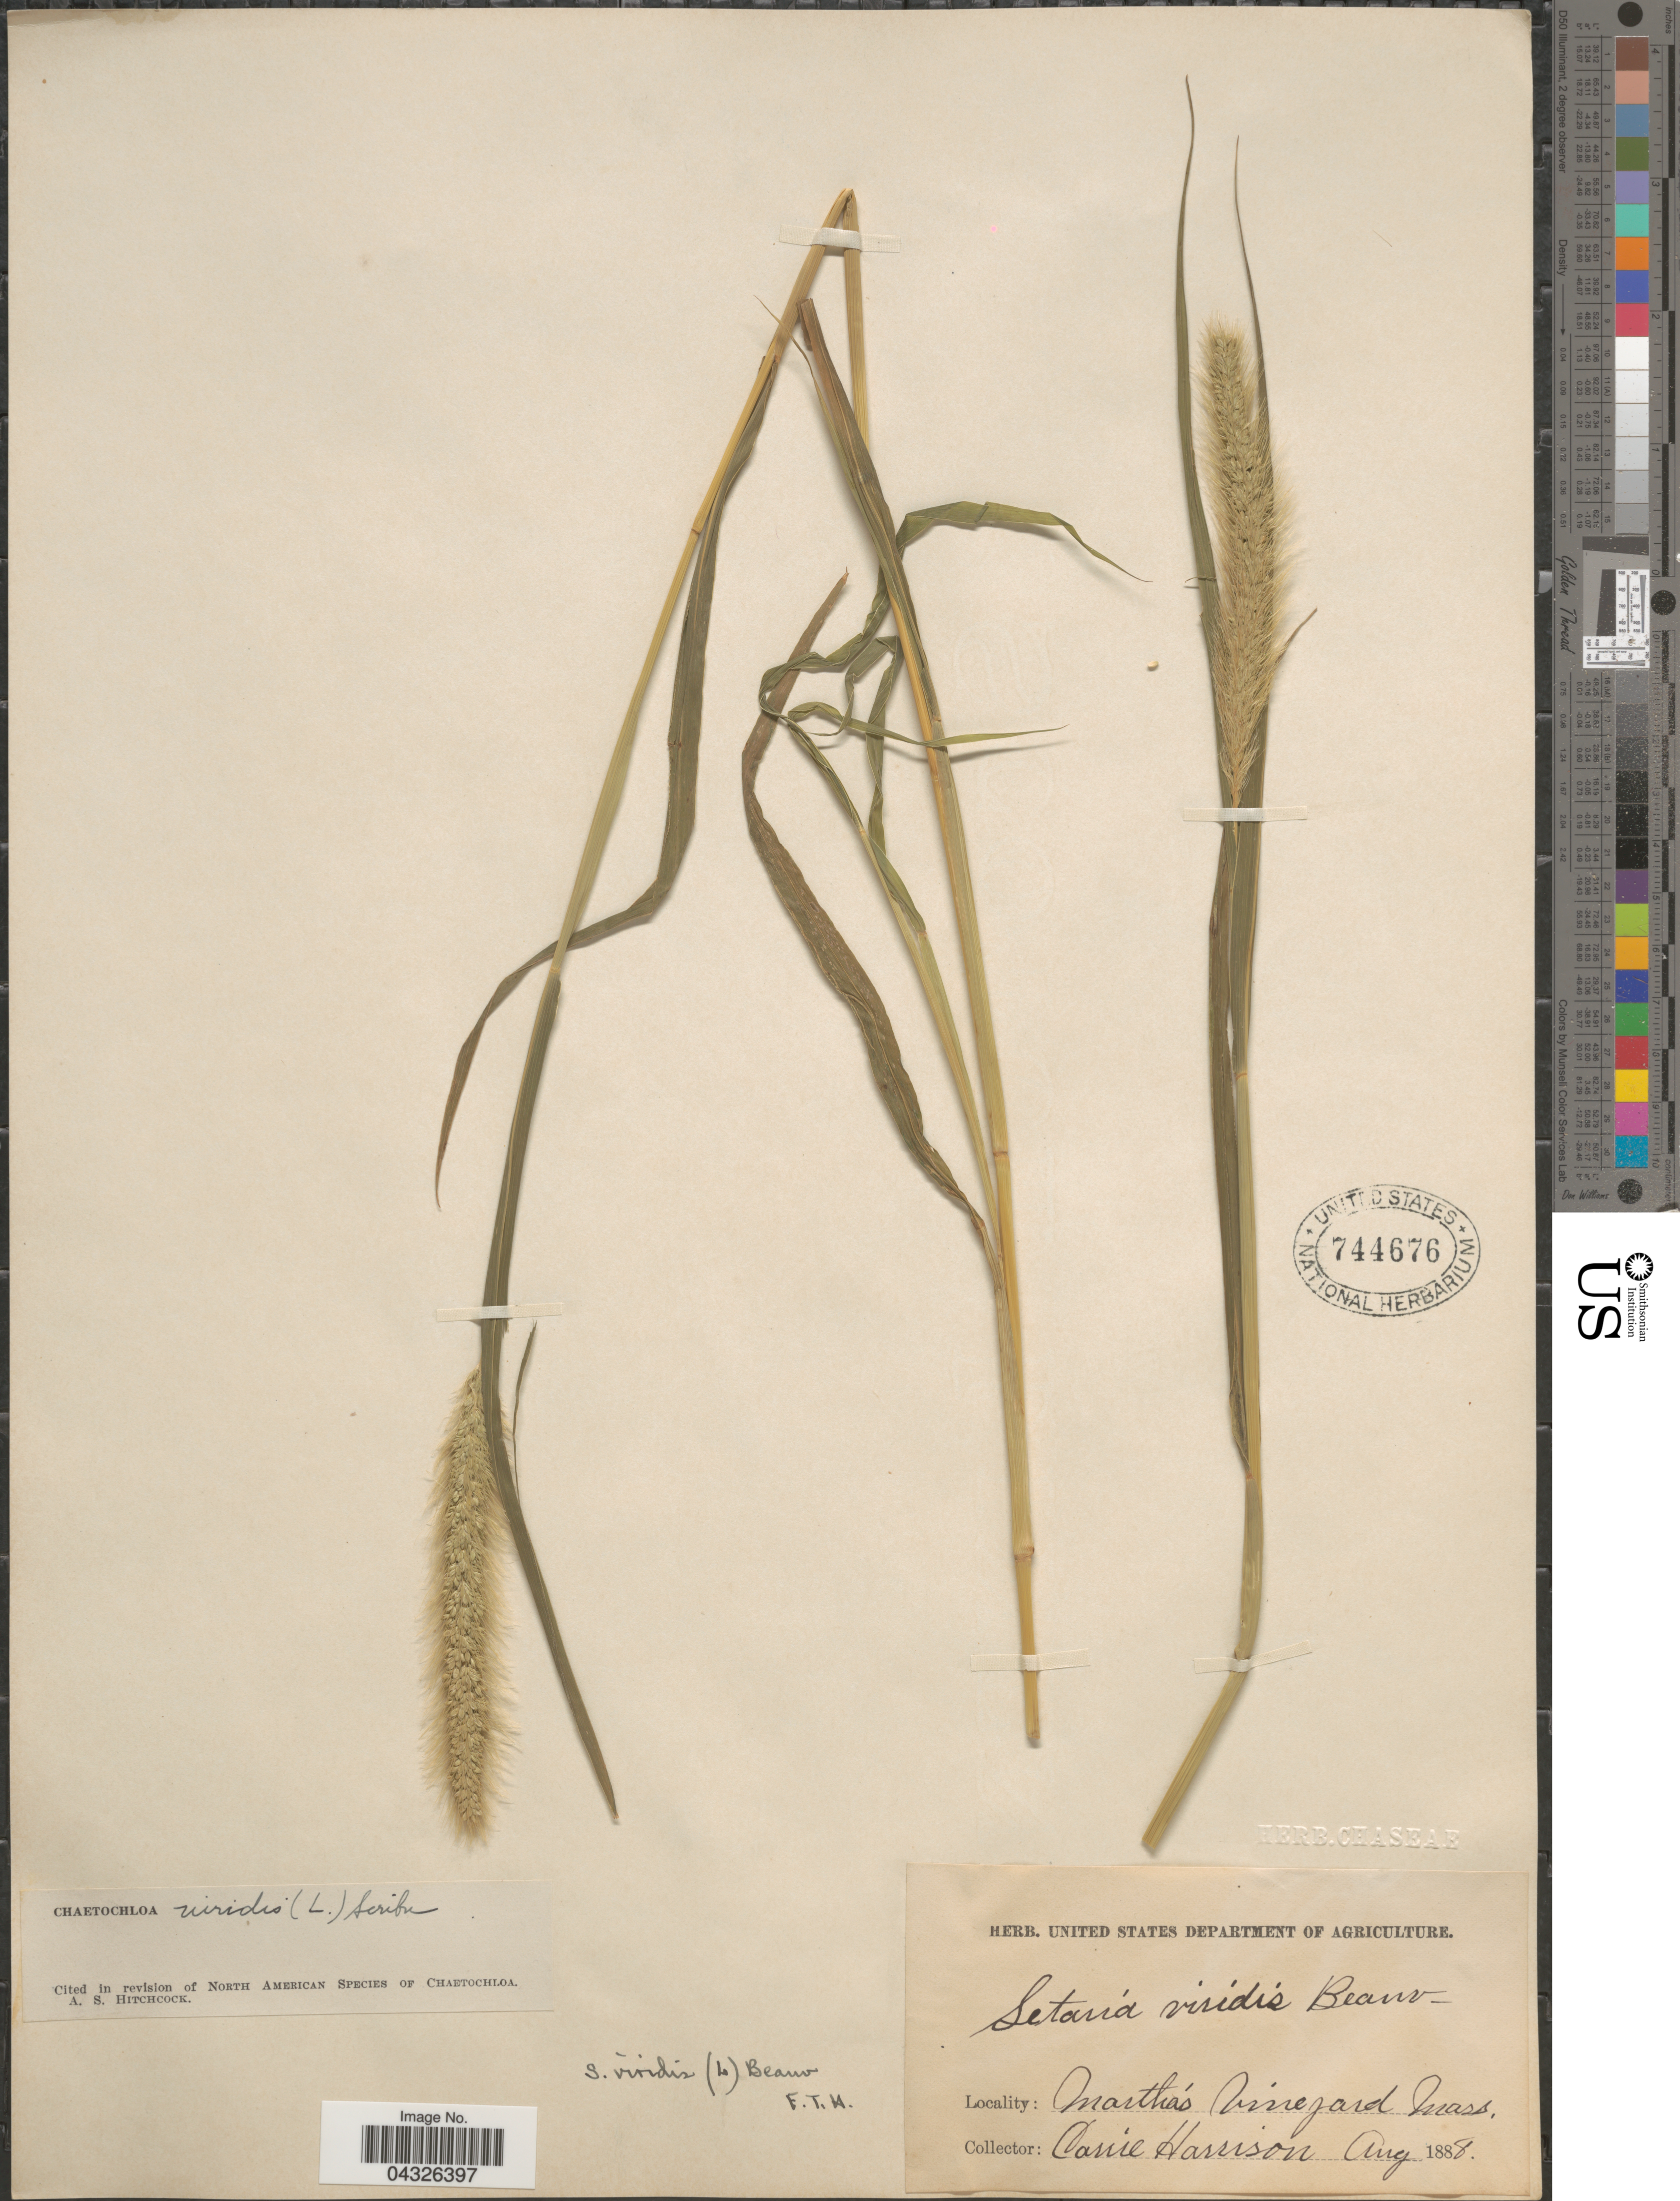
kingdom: Plantae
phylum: Tracheophyta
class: Liliopsida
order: Poales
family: Poaceae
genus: Setaria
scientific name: Setaria viridis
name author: (L.) P. Beauv.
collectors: C. Harrison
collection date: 1888-08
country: United States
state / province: Massachusetts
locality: Martha's Vineyard.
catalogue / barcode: US 744676